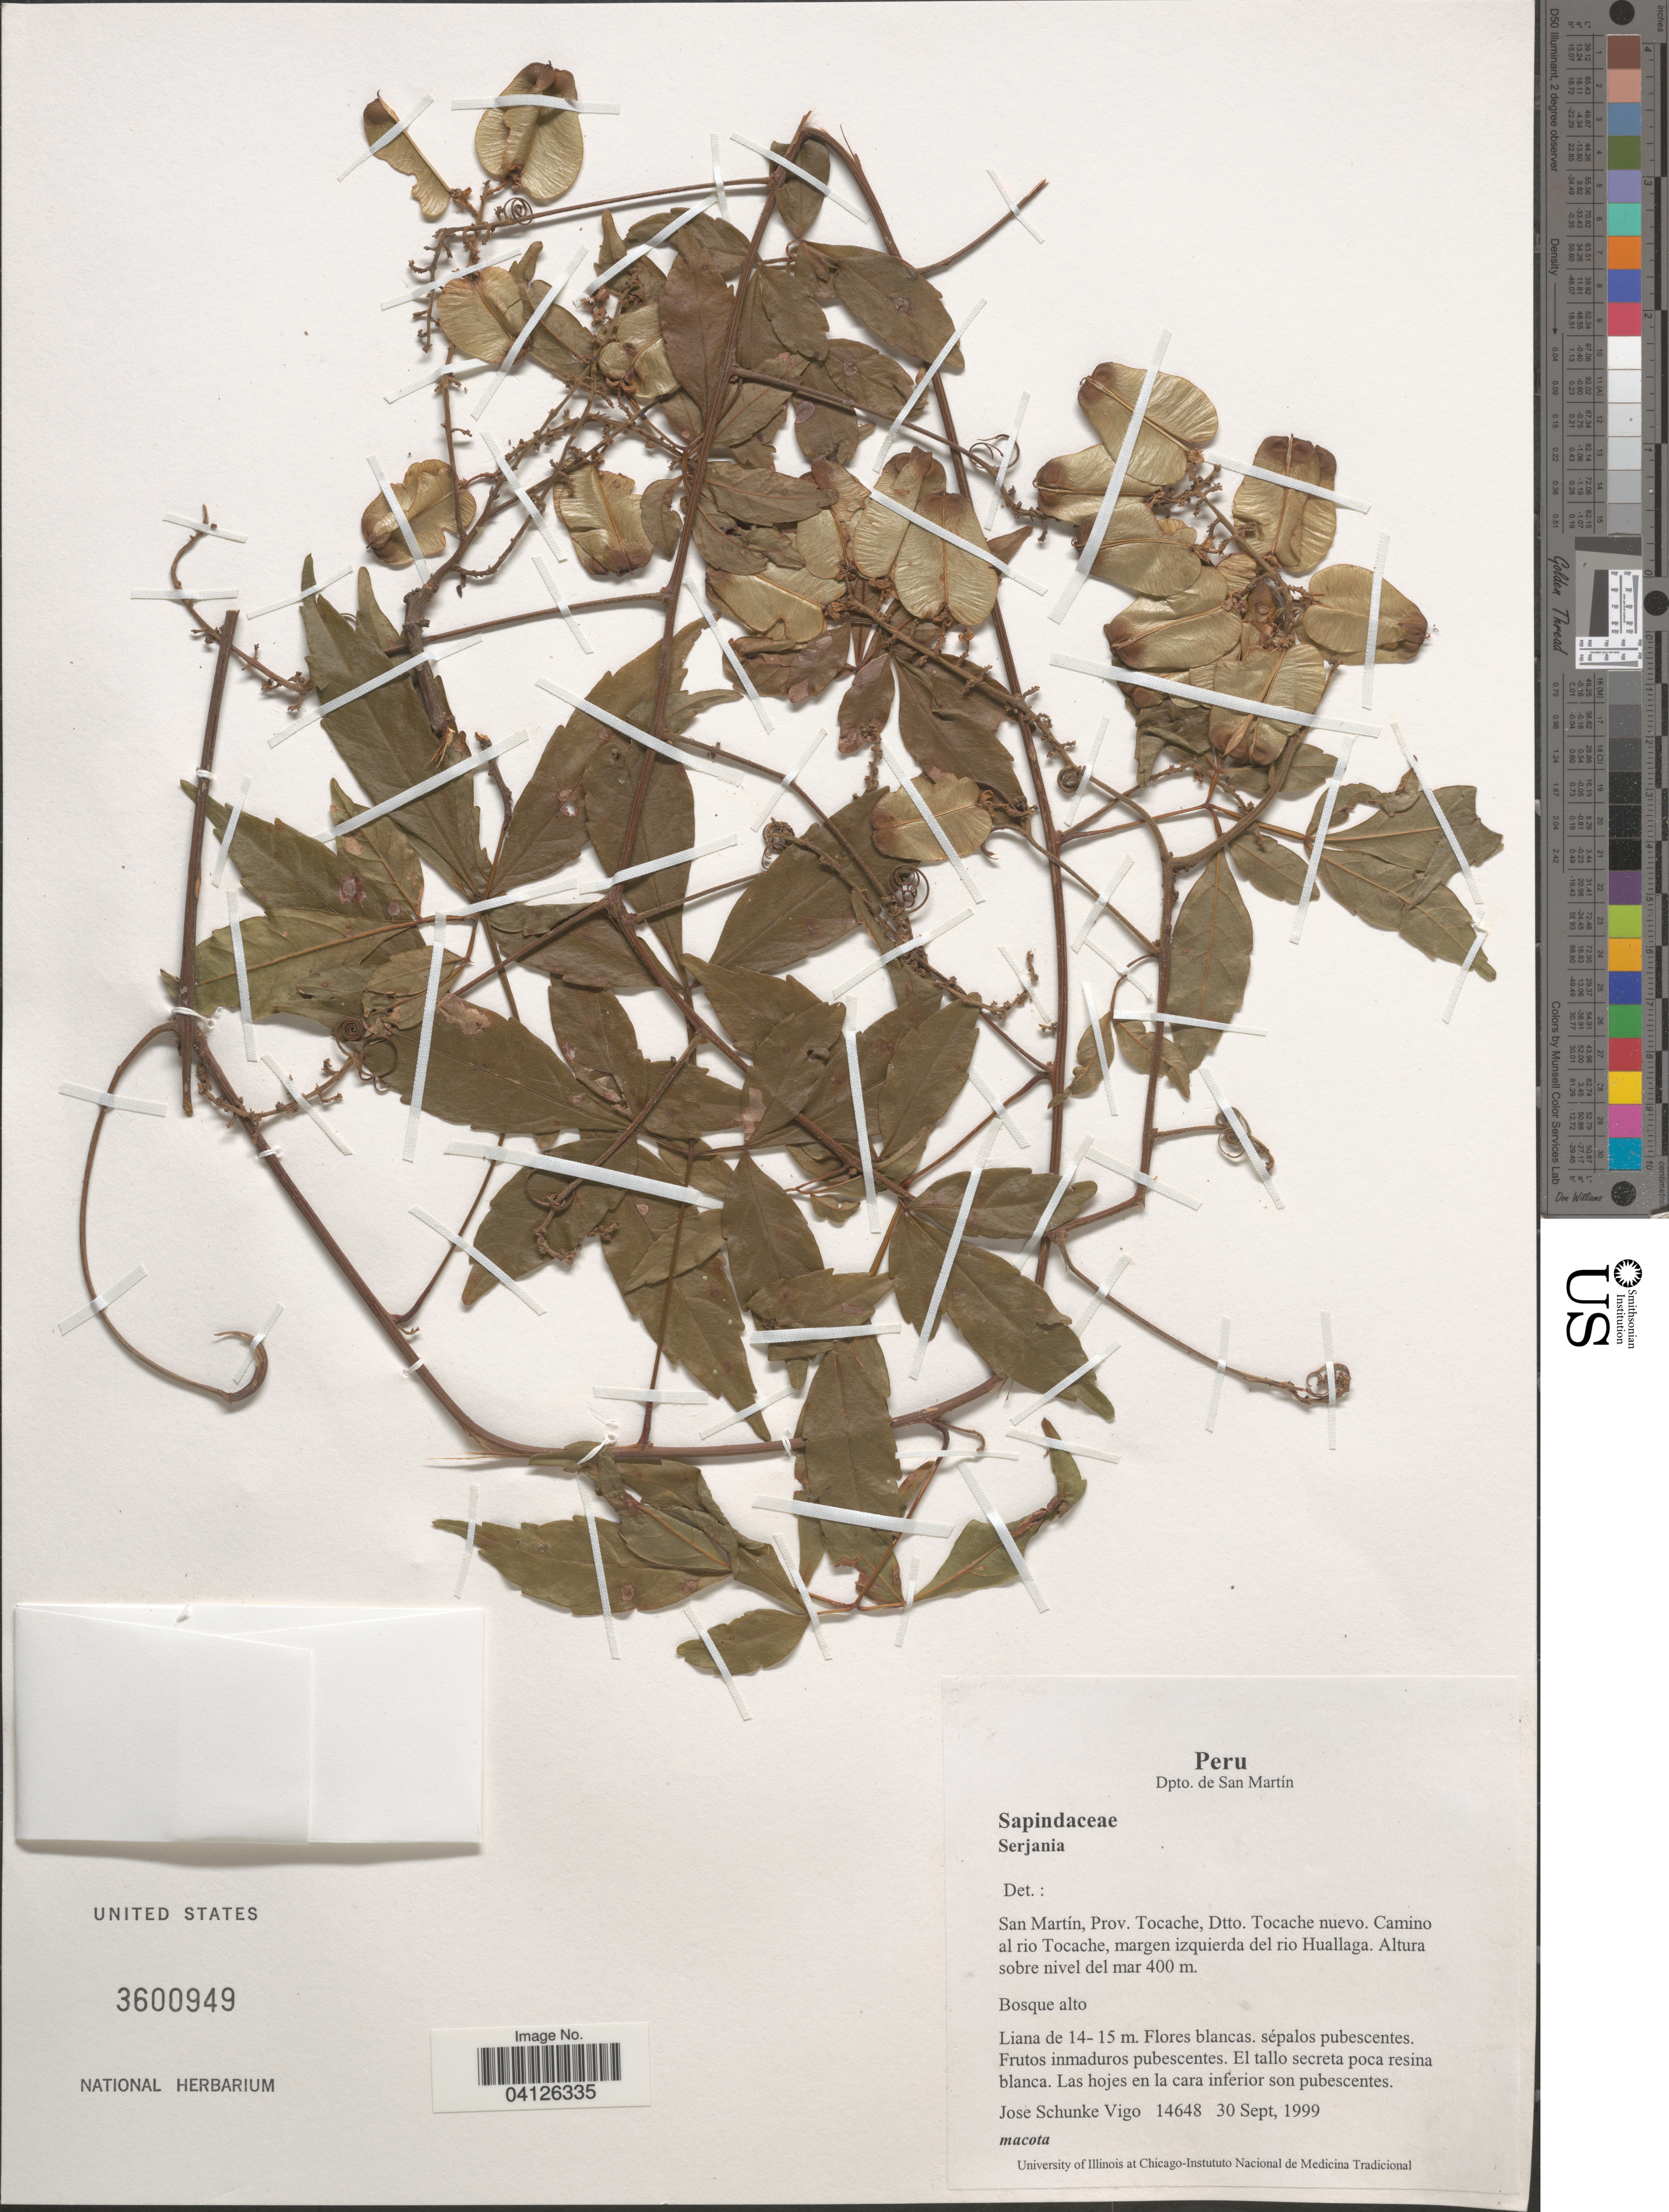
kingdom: Plantae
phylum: Tracheophyta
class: Magnoliopsida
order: Sapindales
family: Sapindaceae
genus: Serjania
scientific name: Serjania sphaerococca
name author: Radlk.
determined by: Acevedo-Rodriguez, P., (US), Smithsonian Institution - National Museum of Natural History (UNITED STATES)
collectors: J. Schunke Vigo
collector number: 14648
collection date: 1999-09-30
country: Peru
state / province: San Martin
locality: Dpto. de San Martín. San Martín, Prov. Tocache, Dtto. Tocache nuevo. Camino al rio Tocache, margen izquierda del rio Huallaga.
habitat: Bosque alto.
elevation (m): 400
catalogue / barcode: US 3600949